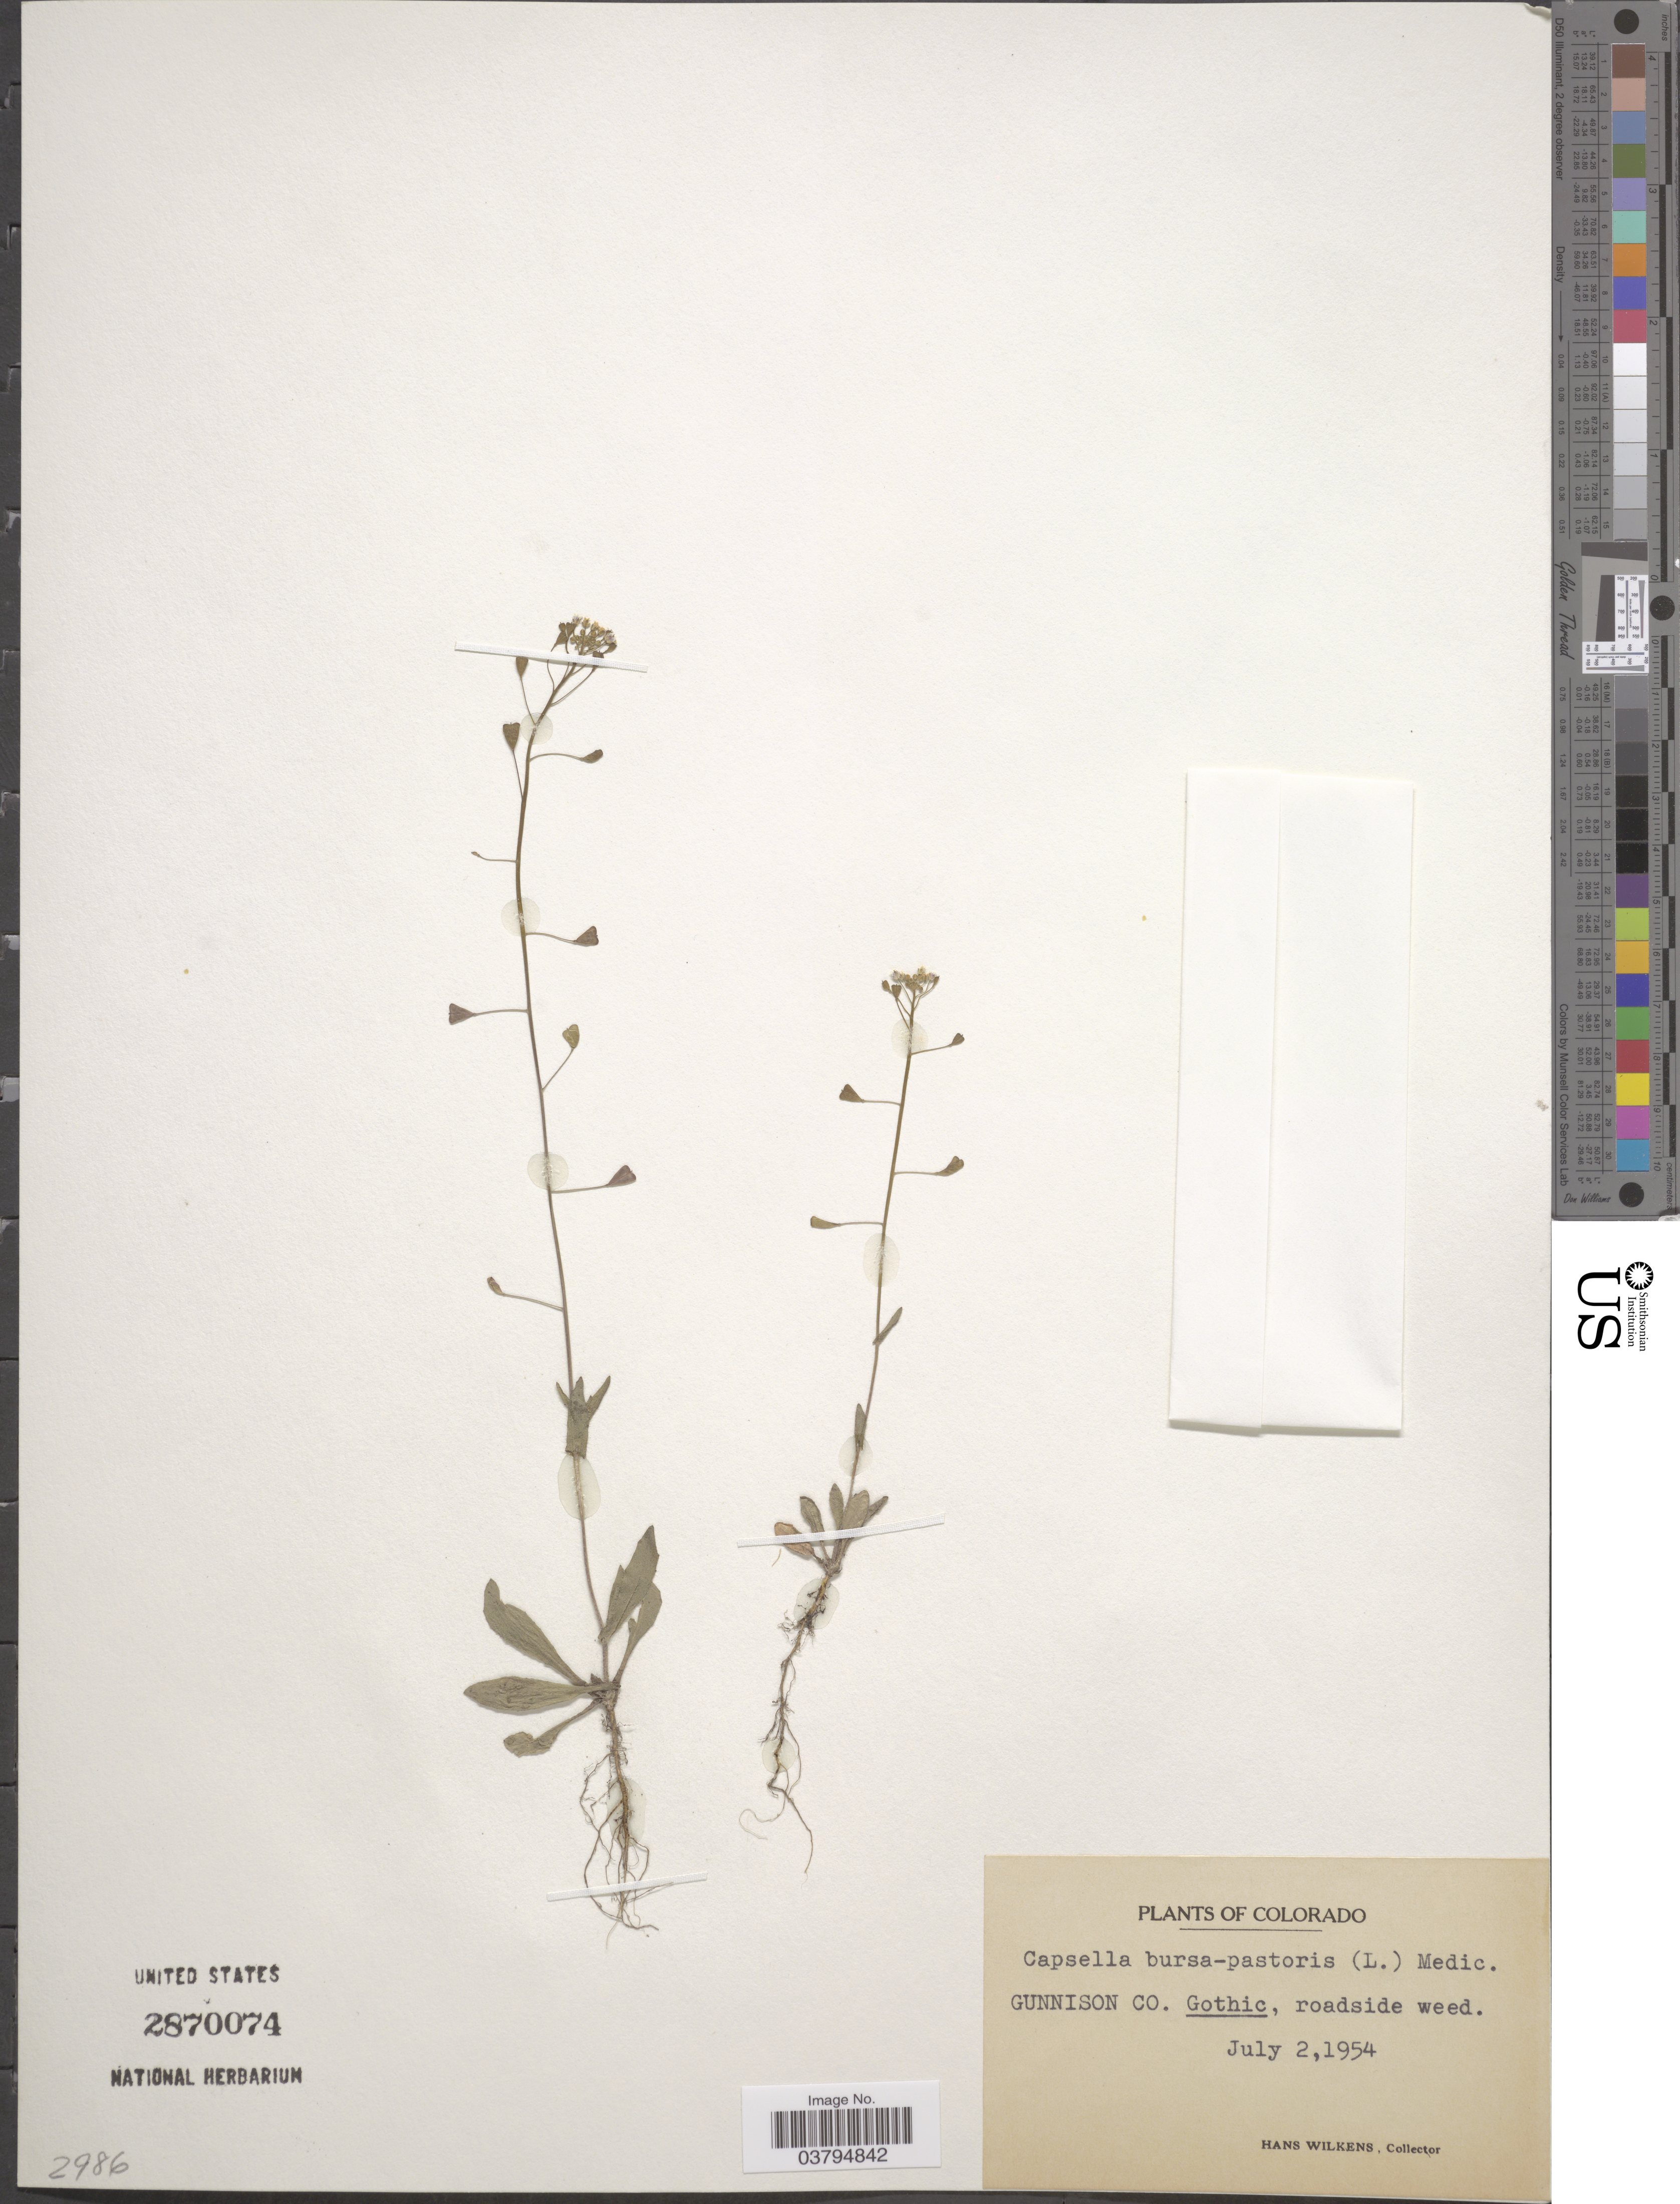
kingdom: Plantae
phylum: Tracheophyta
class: Magnoliopsida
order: Brassicales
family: Brassicaceae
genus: Capsella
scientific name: Capsella bursa-pastoris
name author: (L.) Medik.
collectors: H. Wilkens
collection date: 1954-07-02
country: United States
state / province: Colorado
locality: Gunnison Co. Gothic.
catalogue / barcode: US 2870074